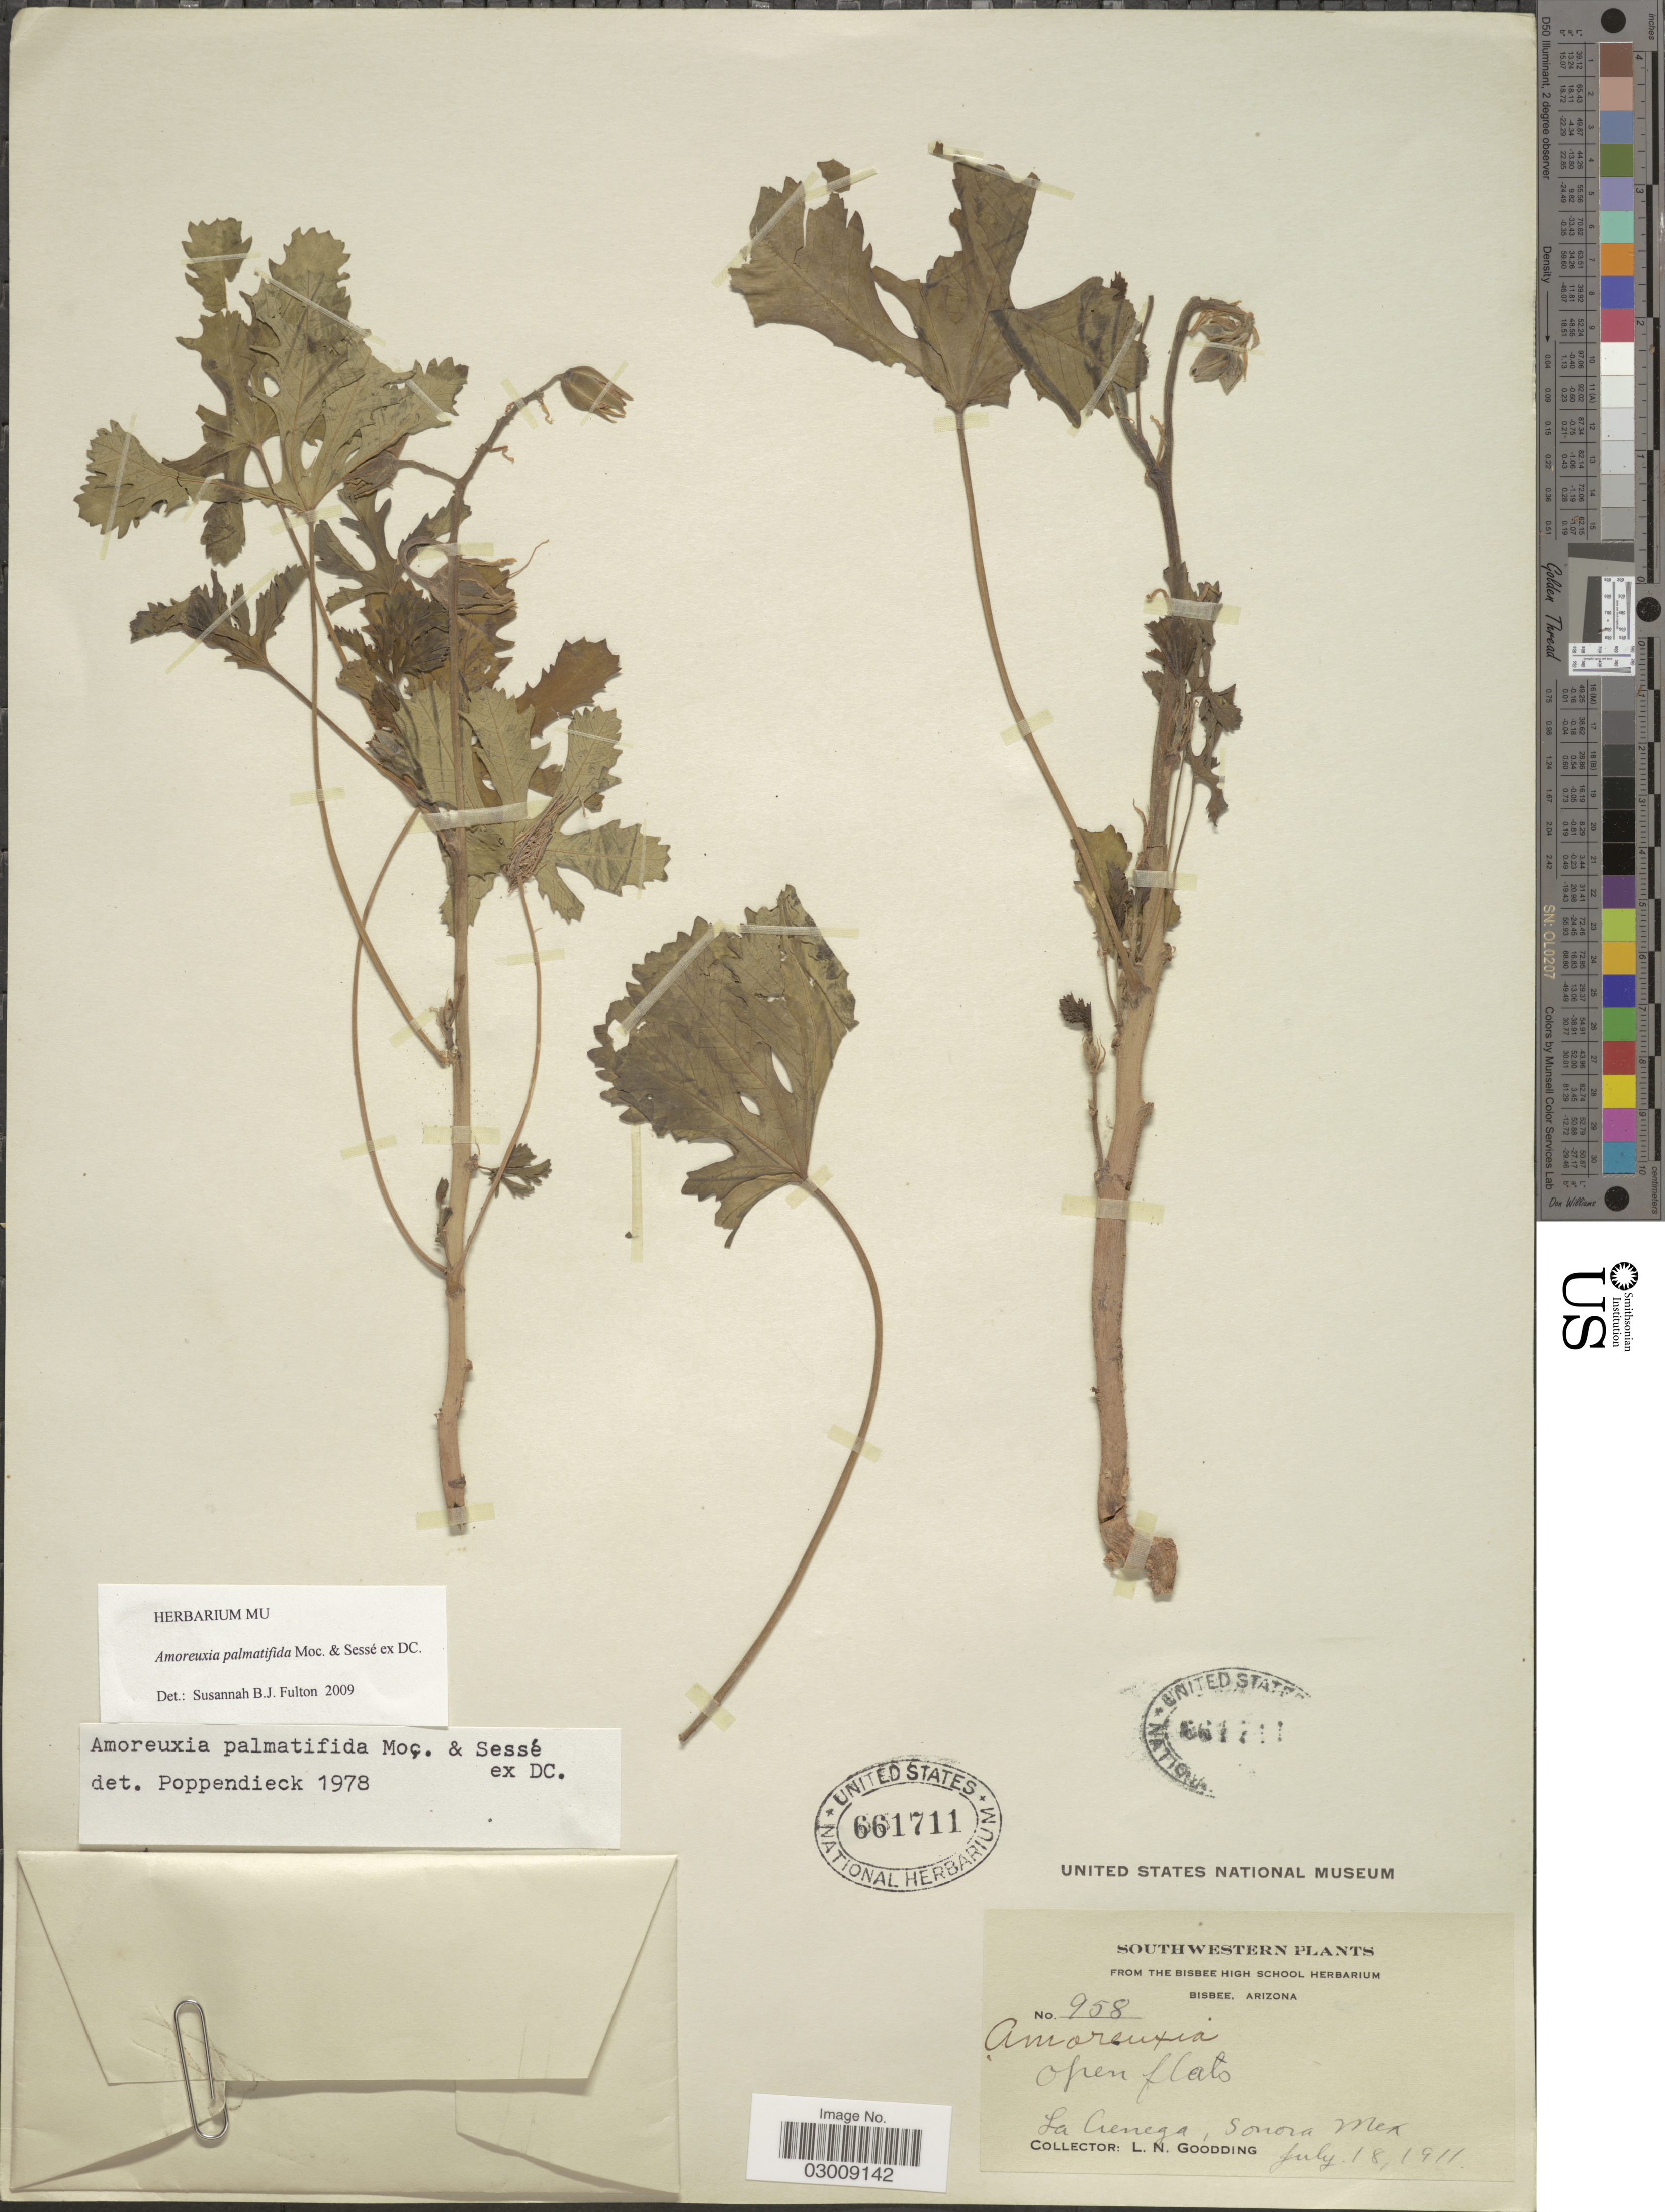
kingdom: Plantae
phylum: Tracheophyta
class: Magnoliopsida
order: Malvales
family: Cochlospermaceae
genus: Amoreuxia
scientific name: Amoreuxia palmatifida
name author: Moc. & Sessé ex DC.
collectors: L. N. Goodding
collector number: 958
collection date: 1911-07-18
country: Mexico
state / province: Sonora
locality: Southwestern. La Cienega.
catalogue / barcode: US 661711